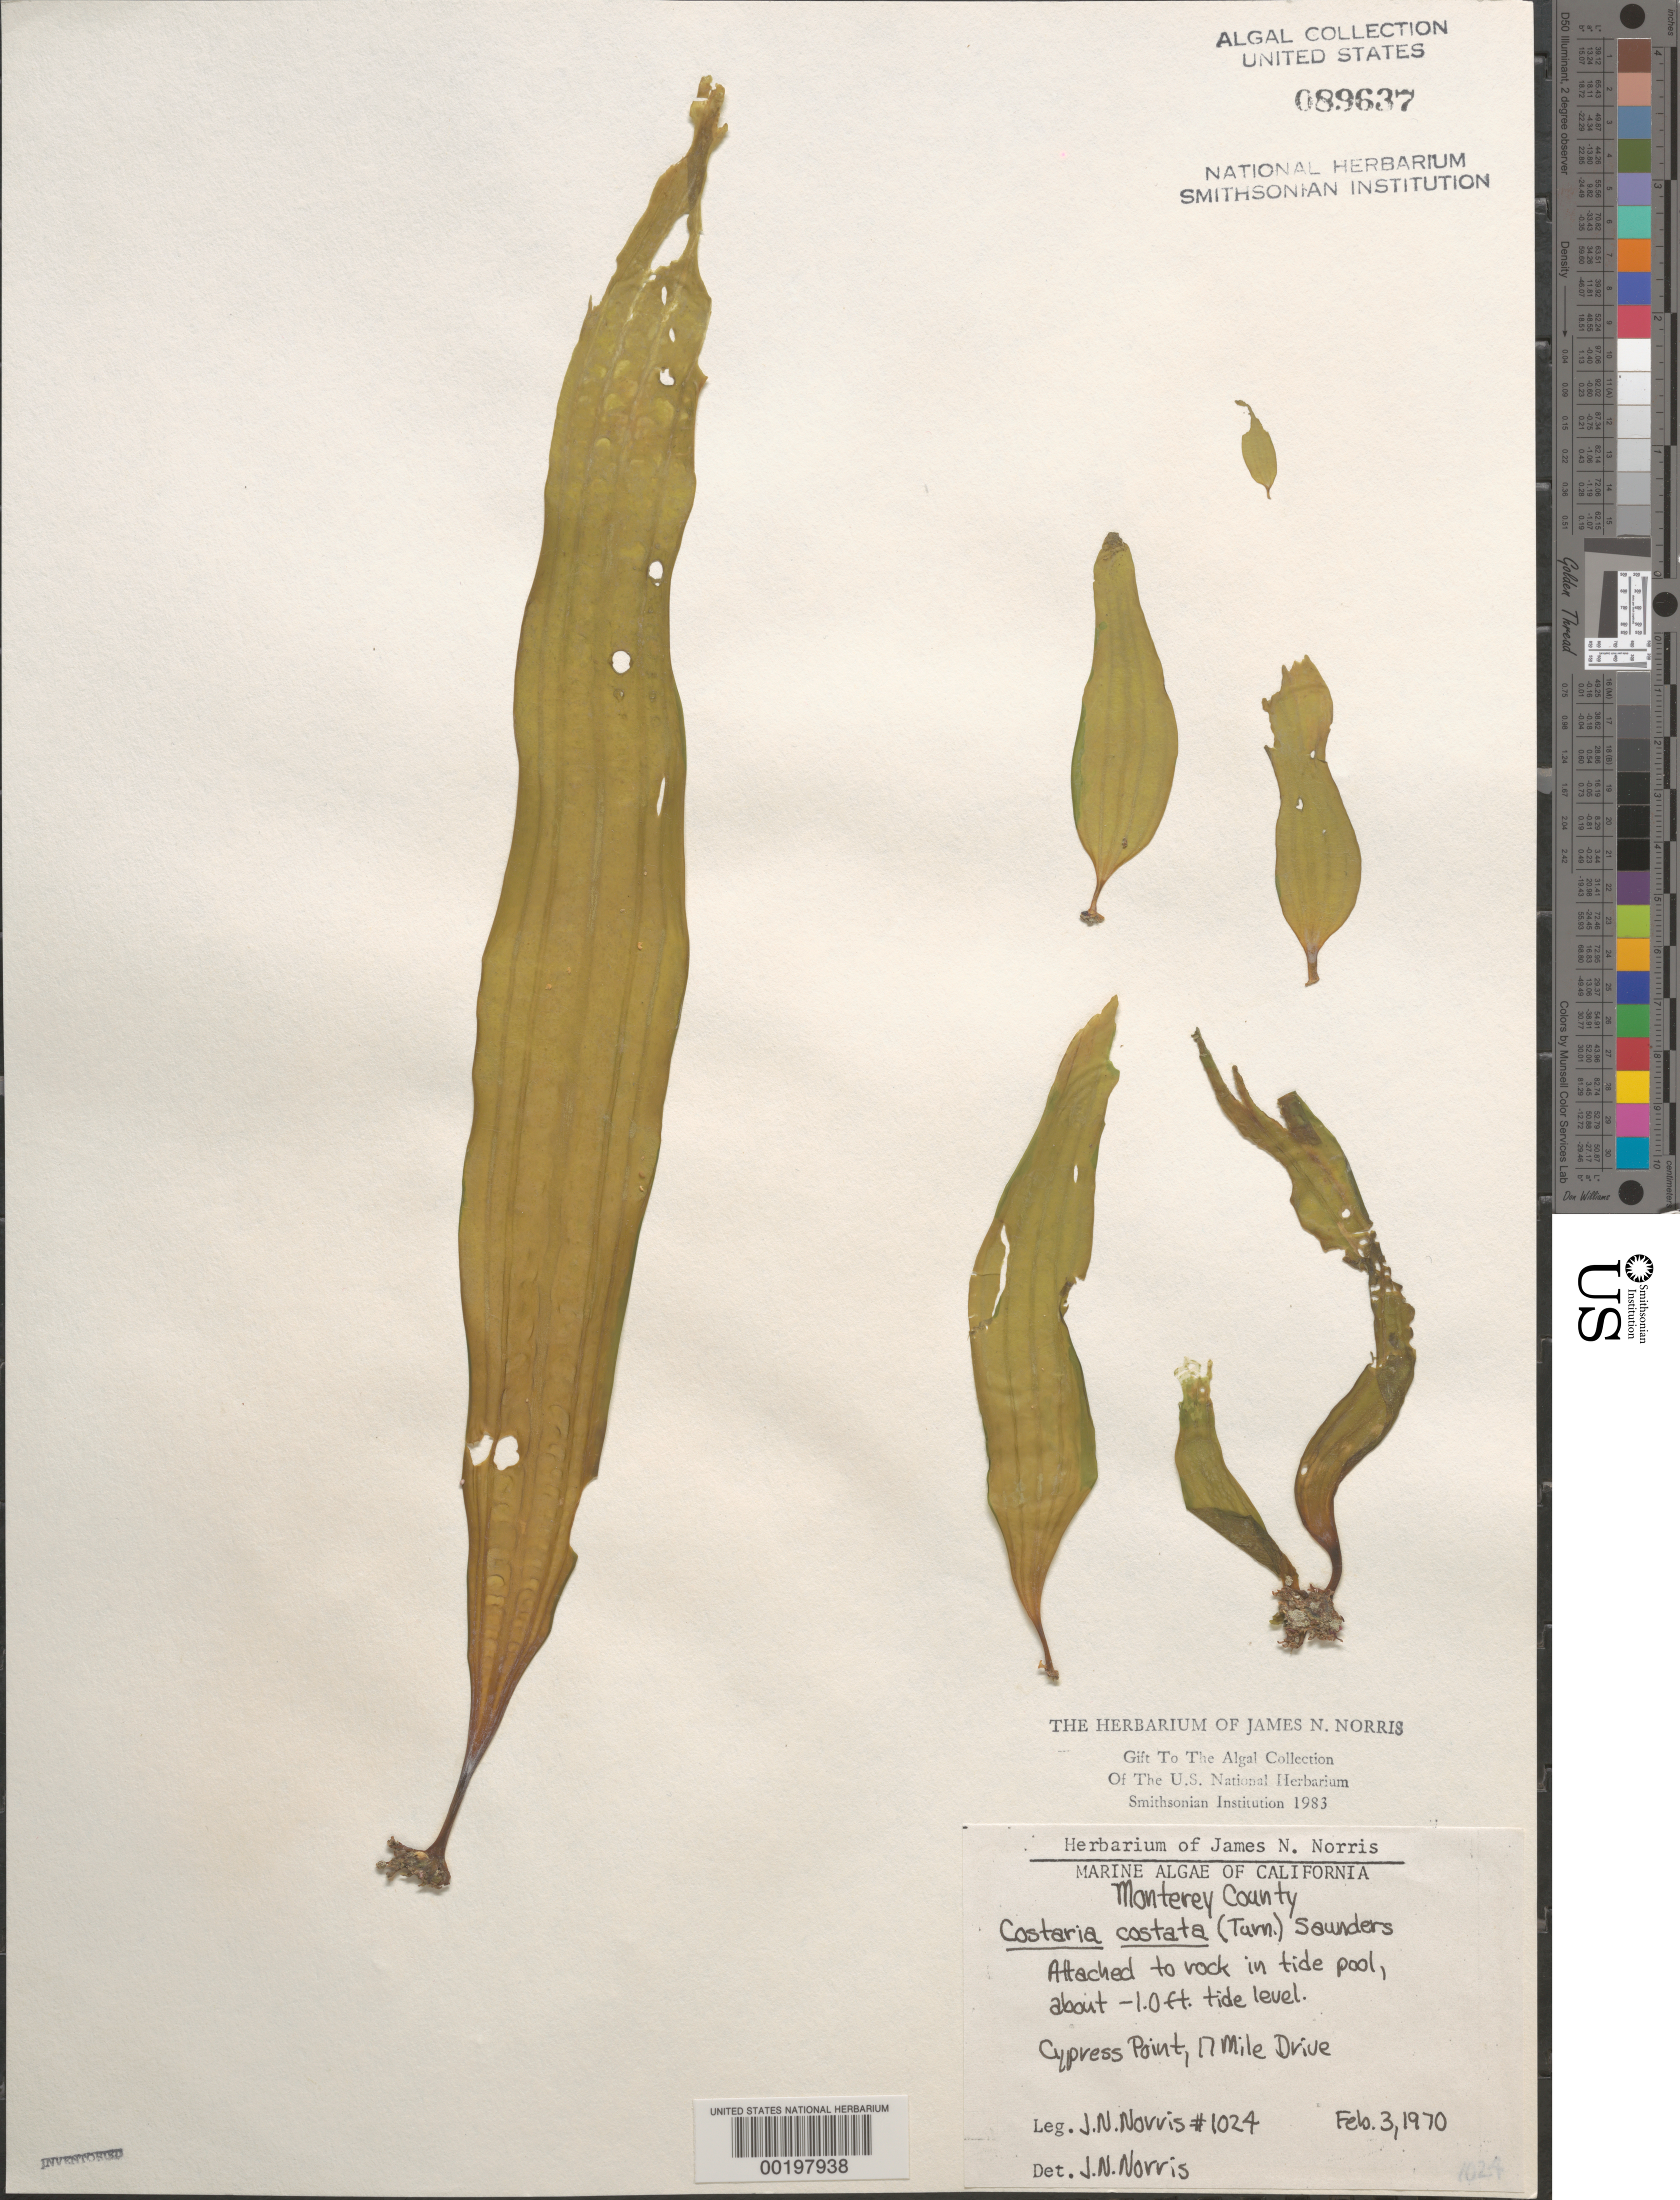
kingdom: Chromista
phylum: Ochrophyta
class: Phaeophyceae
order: Laminariales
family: Costariaceae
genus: Costaria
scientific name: Costaria costata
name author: (C. Agardh) D.A. Saunders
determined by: Norris, James N.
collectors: J. N. Norris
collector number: JN-1024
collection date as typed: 03 Feb 1970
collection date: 1970-02-03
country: United States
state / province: California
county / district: Monterey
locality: Cypress Point, 17-Mile Drive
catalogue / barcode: US 89637